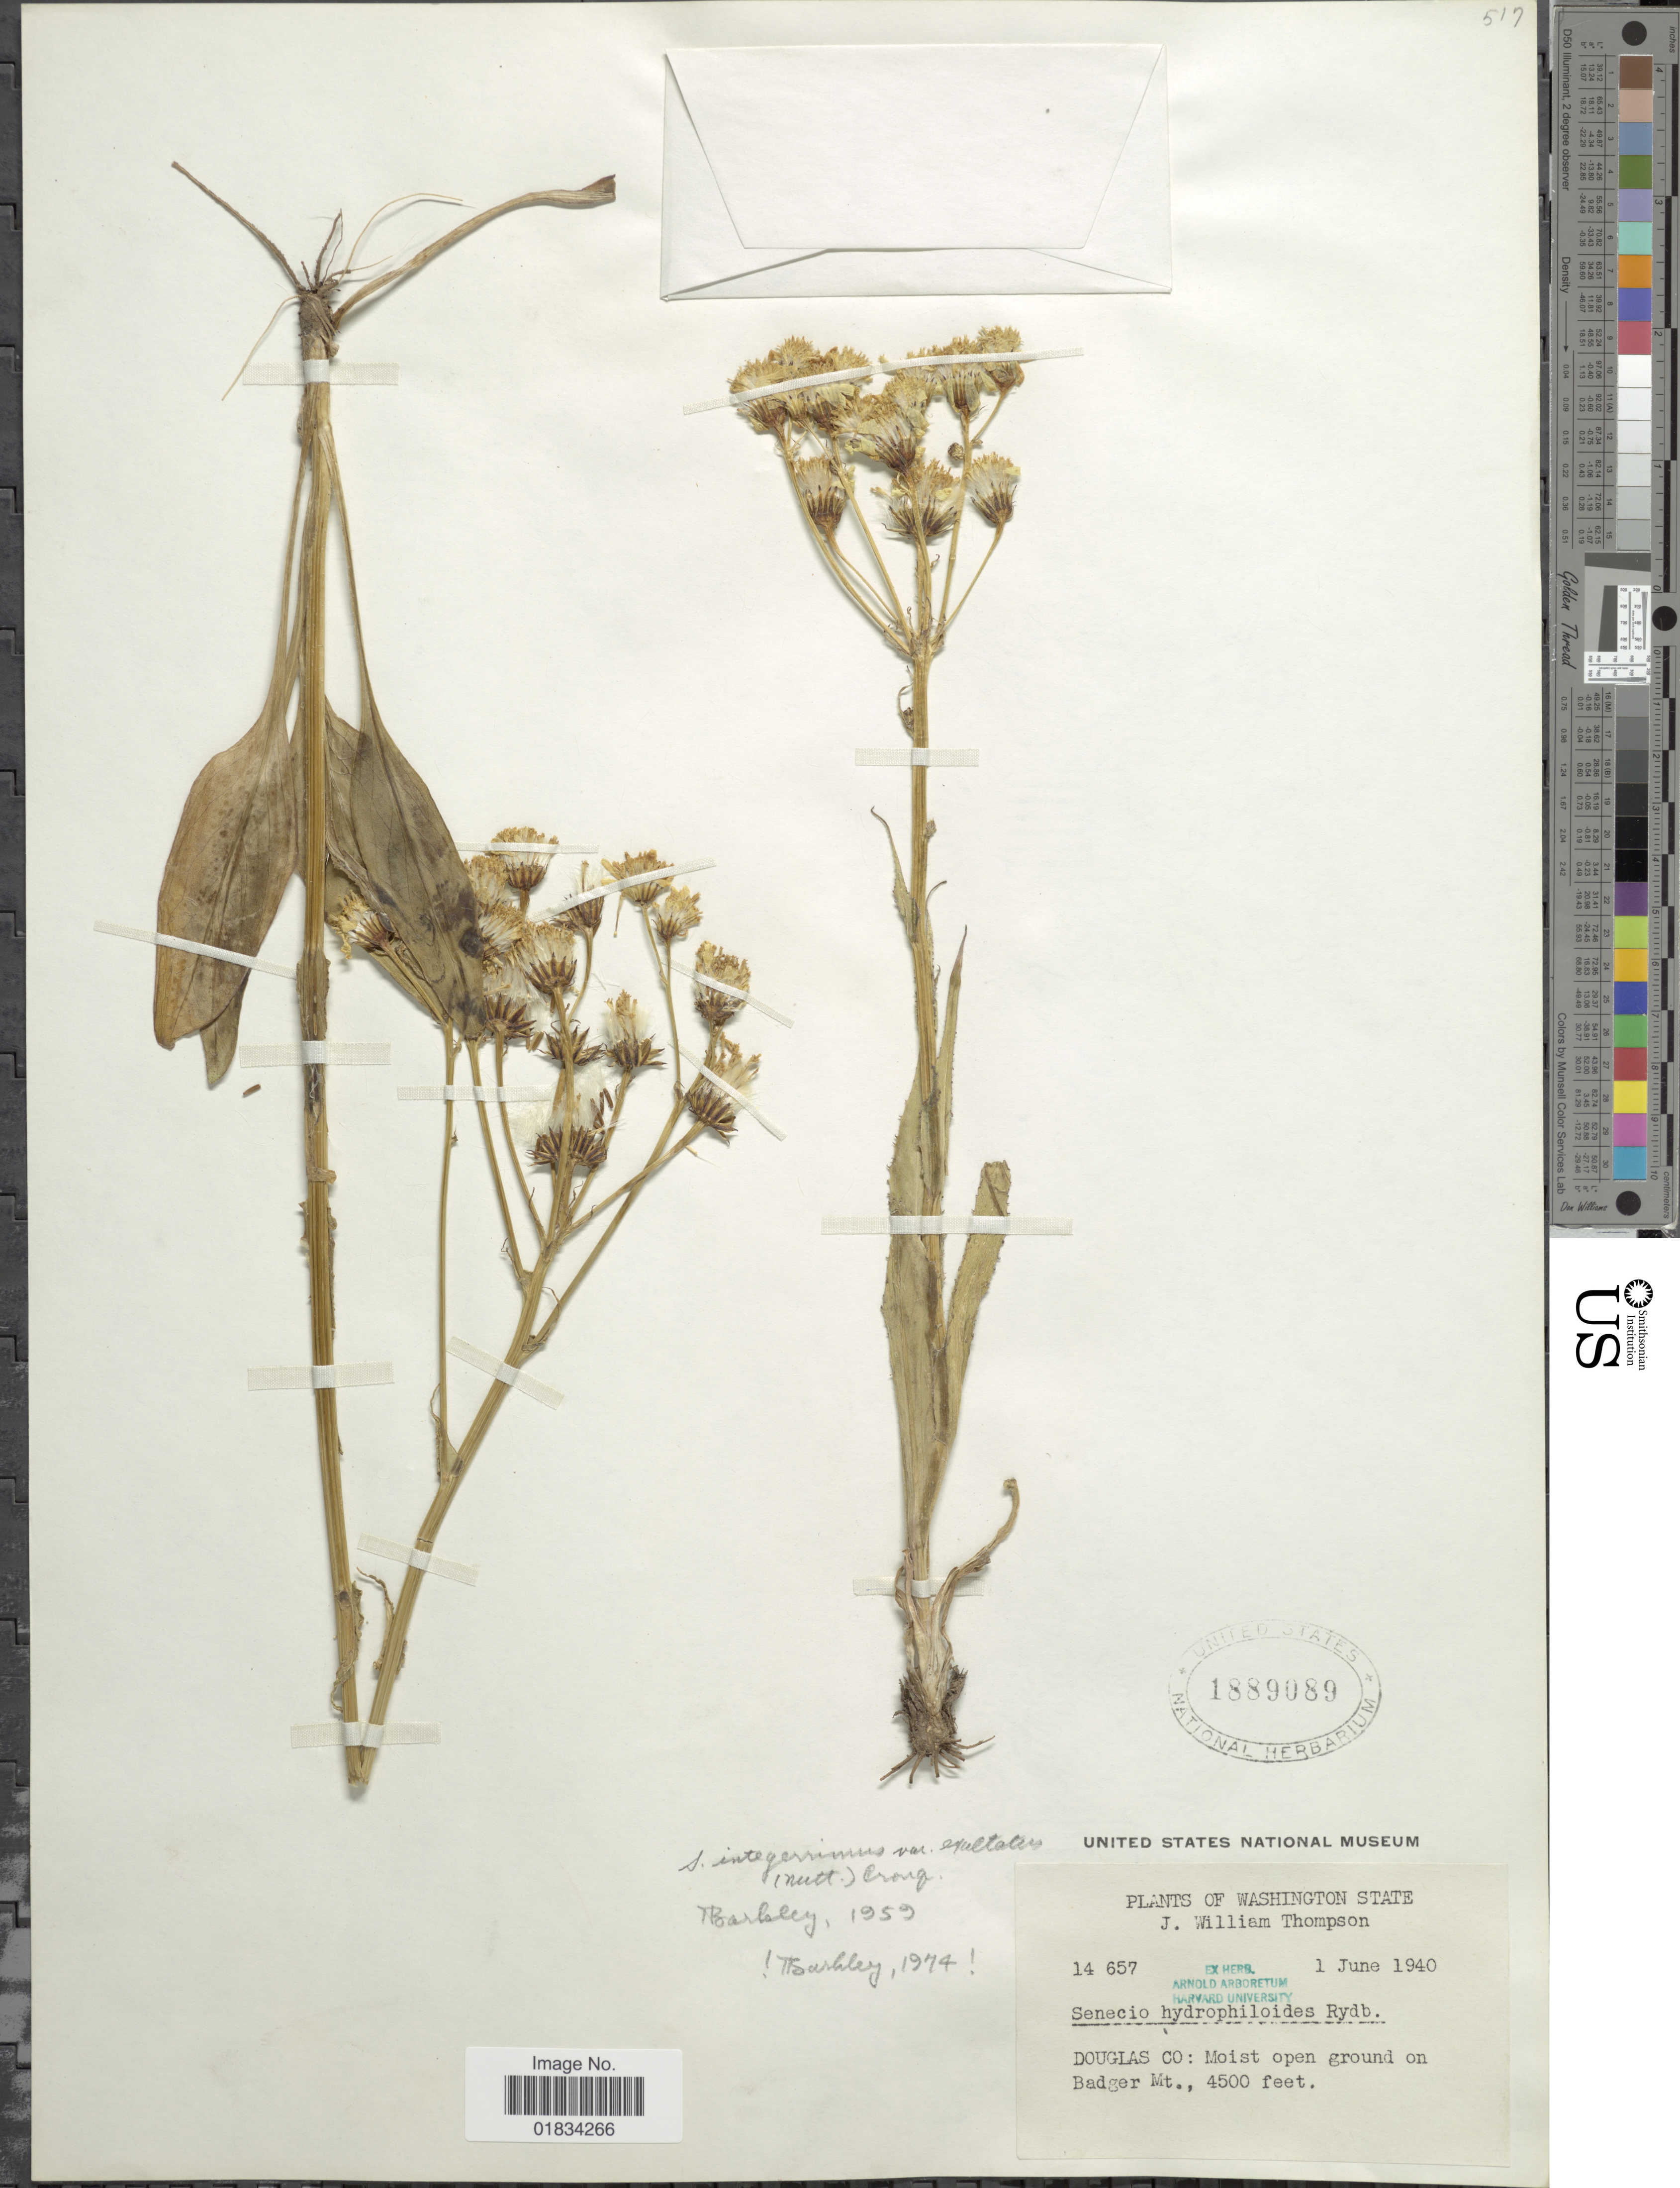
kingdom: Plantae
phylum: Tracheophyta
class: Magnoliopsida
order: Asterales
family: Asteraceae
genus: Senecio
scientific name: Senecio integerrimus var. exaltatus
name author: (Nutt.) Cronq.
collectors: J. W. Thompson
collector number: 14657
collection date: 1940-06-01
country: United States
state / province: Washington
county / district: Douglas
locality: Douglas Co: Moist open ground on Badger Mt.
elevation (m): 1372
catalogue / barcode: US 1889089